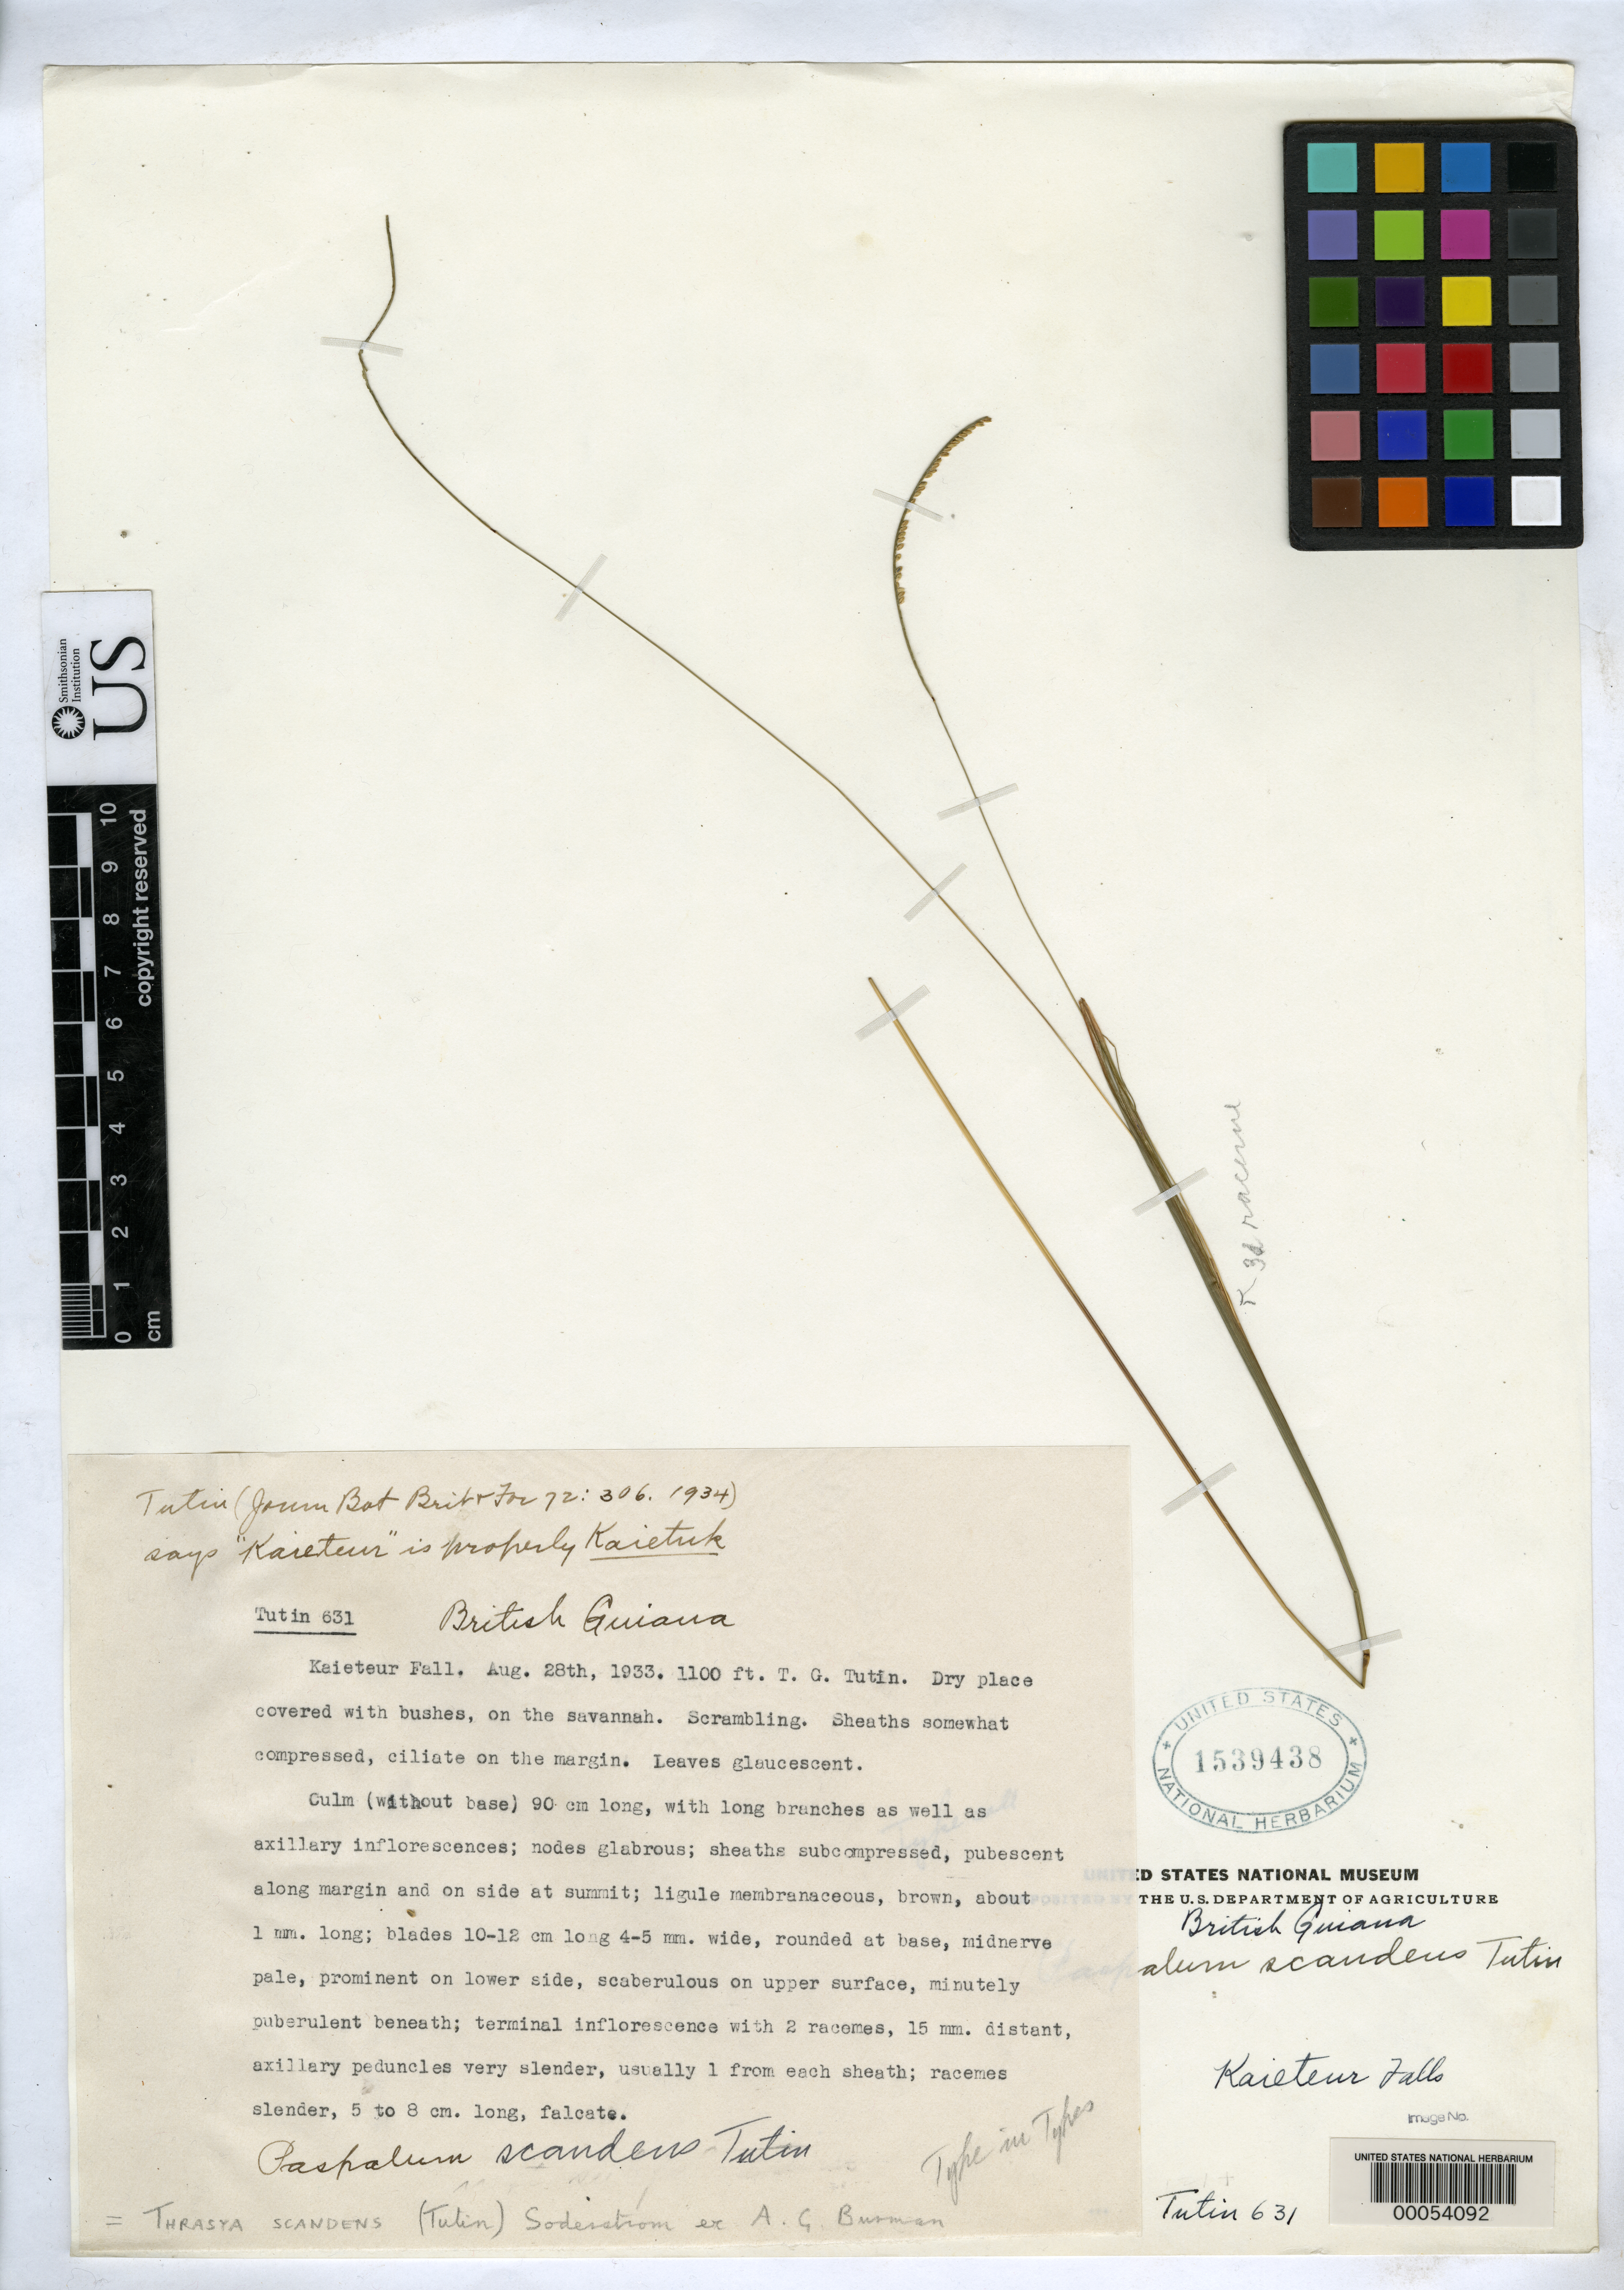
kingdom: Plantae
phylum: Tracheophyta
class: Liliopsida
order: Poales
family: Poaceae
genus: Paspalum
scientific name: Paspalum scandens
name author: Tutin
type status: Type Fragment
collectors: T. G. Tutin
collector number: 631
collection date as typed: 28 Aug 1933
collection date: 1933-08-28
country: Guyana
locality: Potaro River, Kaieteur Fall; alt. 1100 ft.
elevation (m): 335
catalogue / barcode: US 1539438